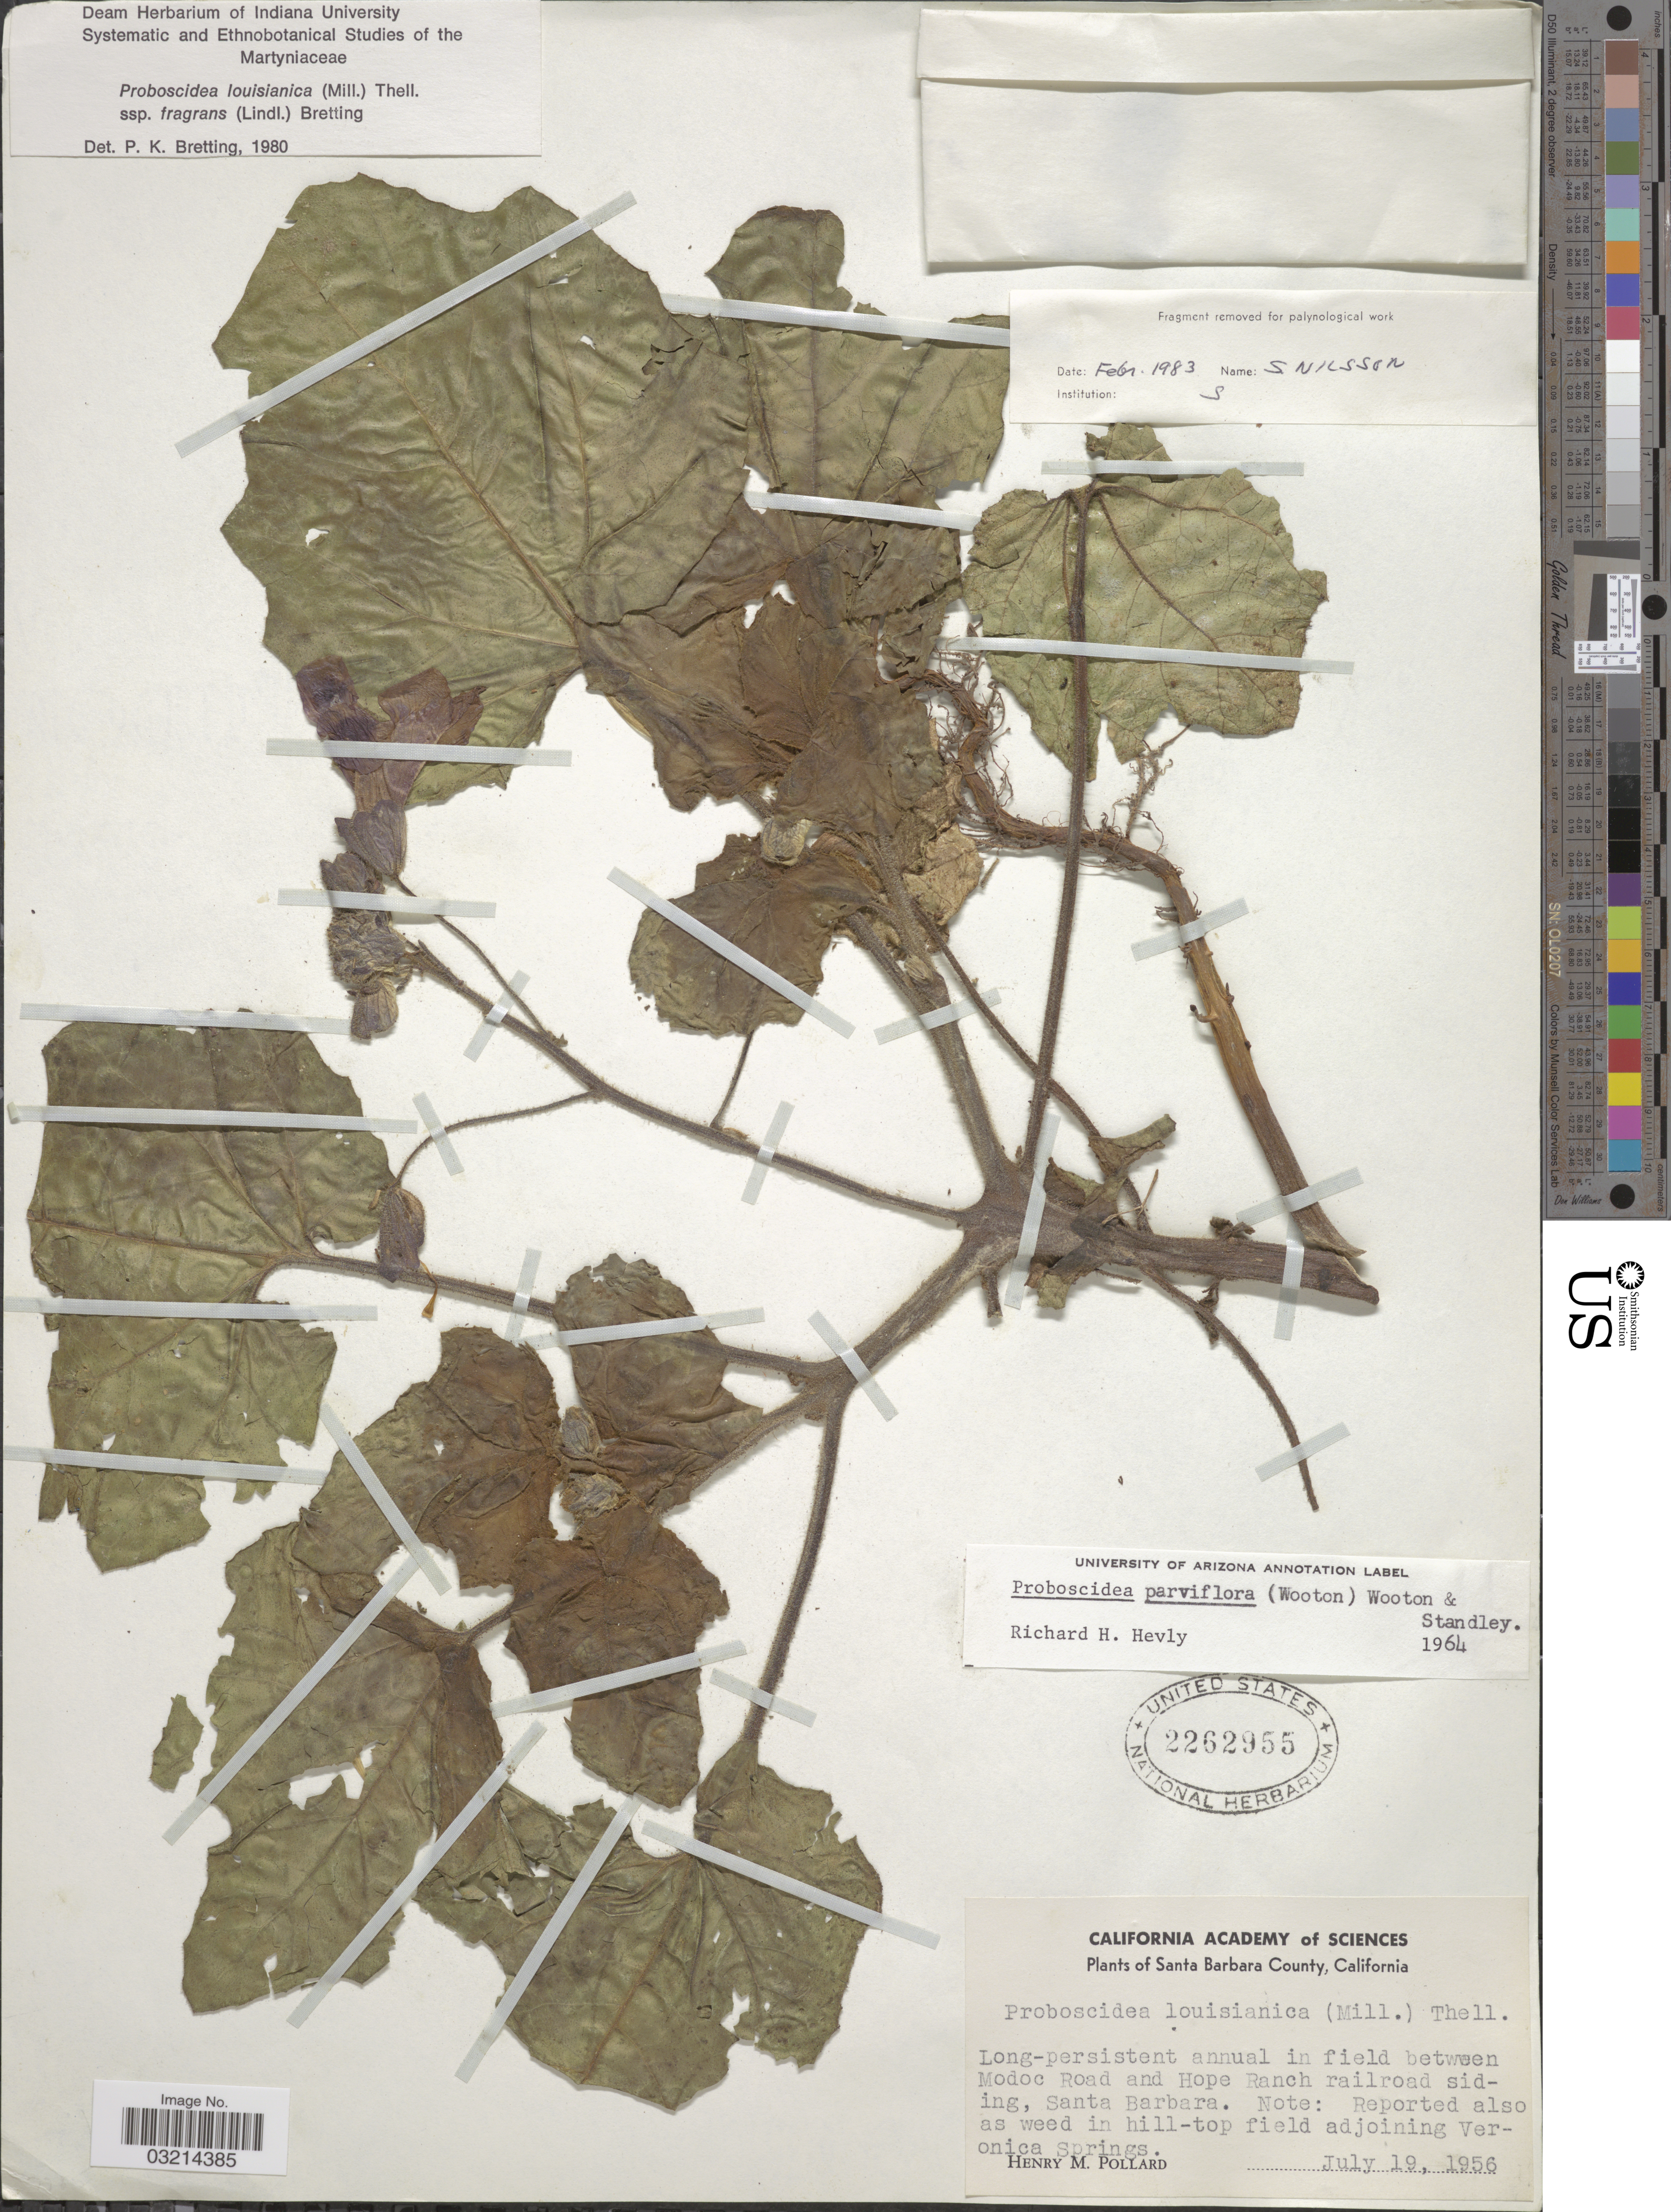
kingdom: Plantae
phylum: Tracheophyta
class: Magnoliopsida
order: Lamiales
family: Martyniaceae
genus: Proboscidea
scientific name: Proboscidea parviflora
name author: (Wooton) Wooton & Standl.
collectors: H. M. Pollard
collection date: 1956-07-19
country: United States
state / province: California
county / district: Santa Barbara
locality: Santa Barbara County, Long-persistent annual in field between Modoc Road and Hope Ranch railroad siding, Santa Barbara.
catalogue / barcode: US 2262955